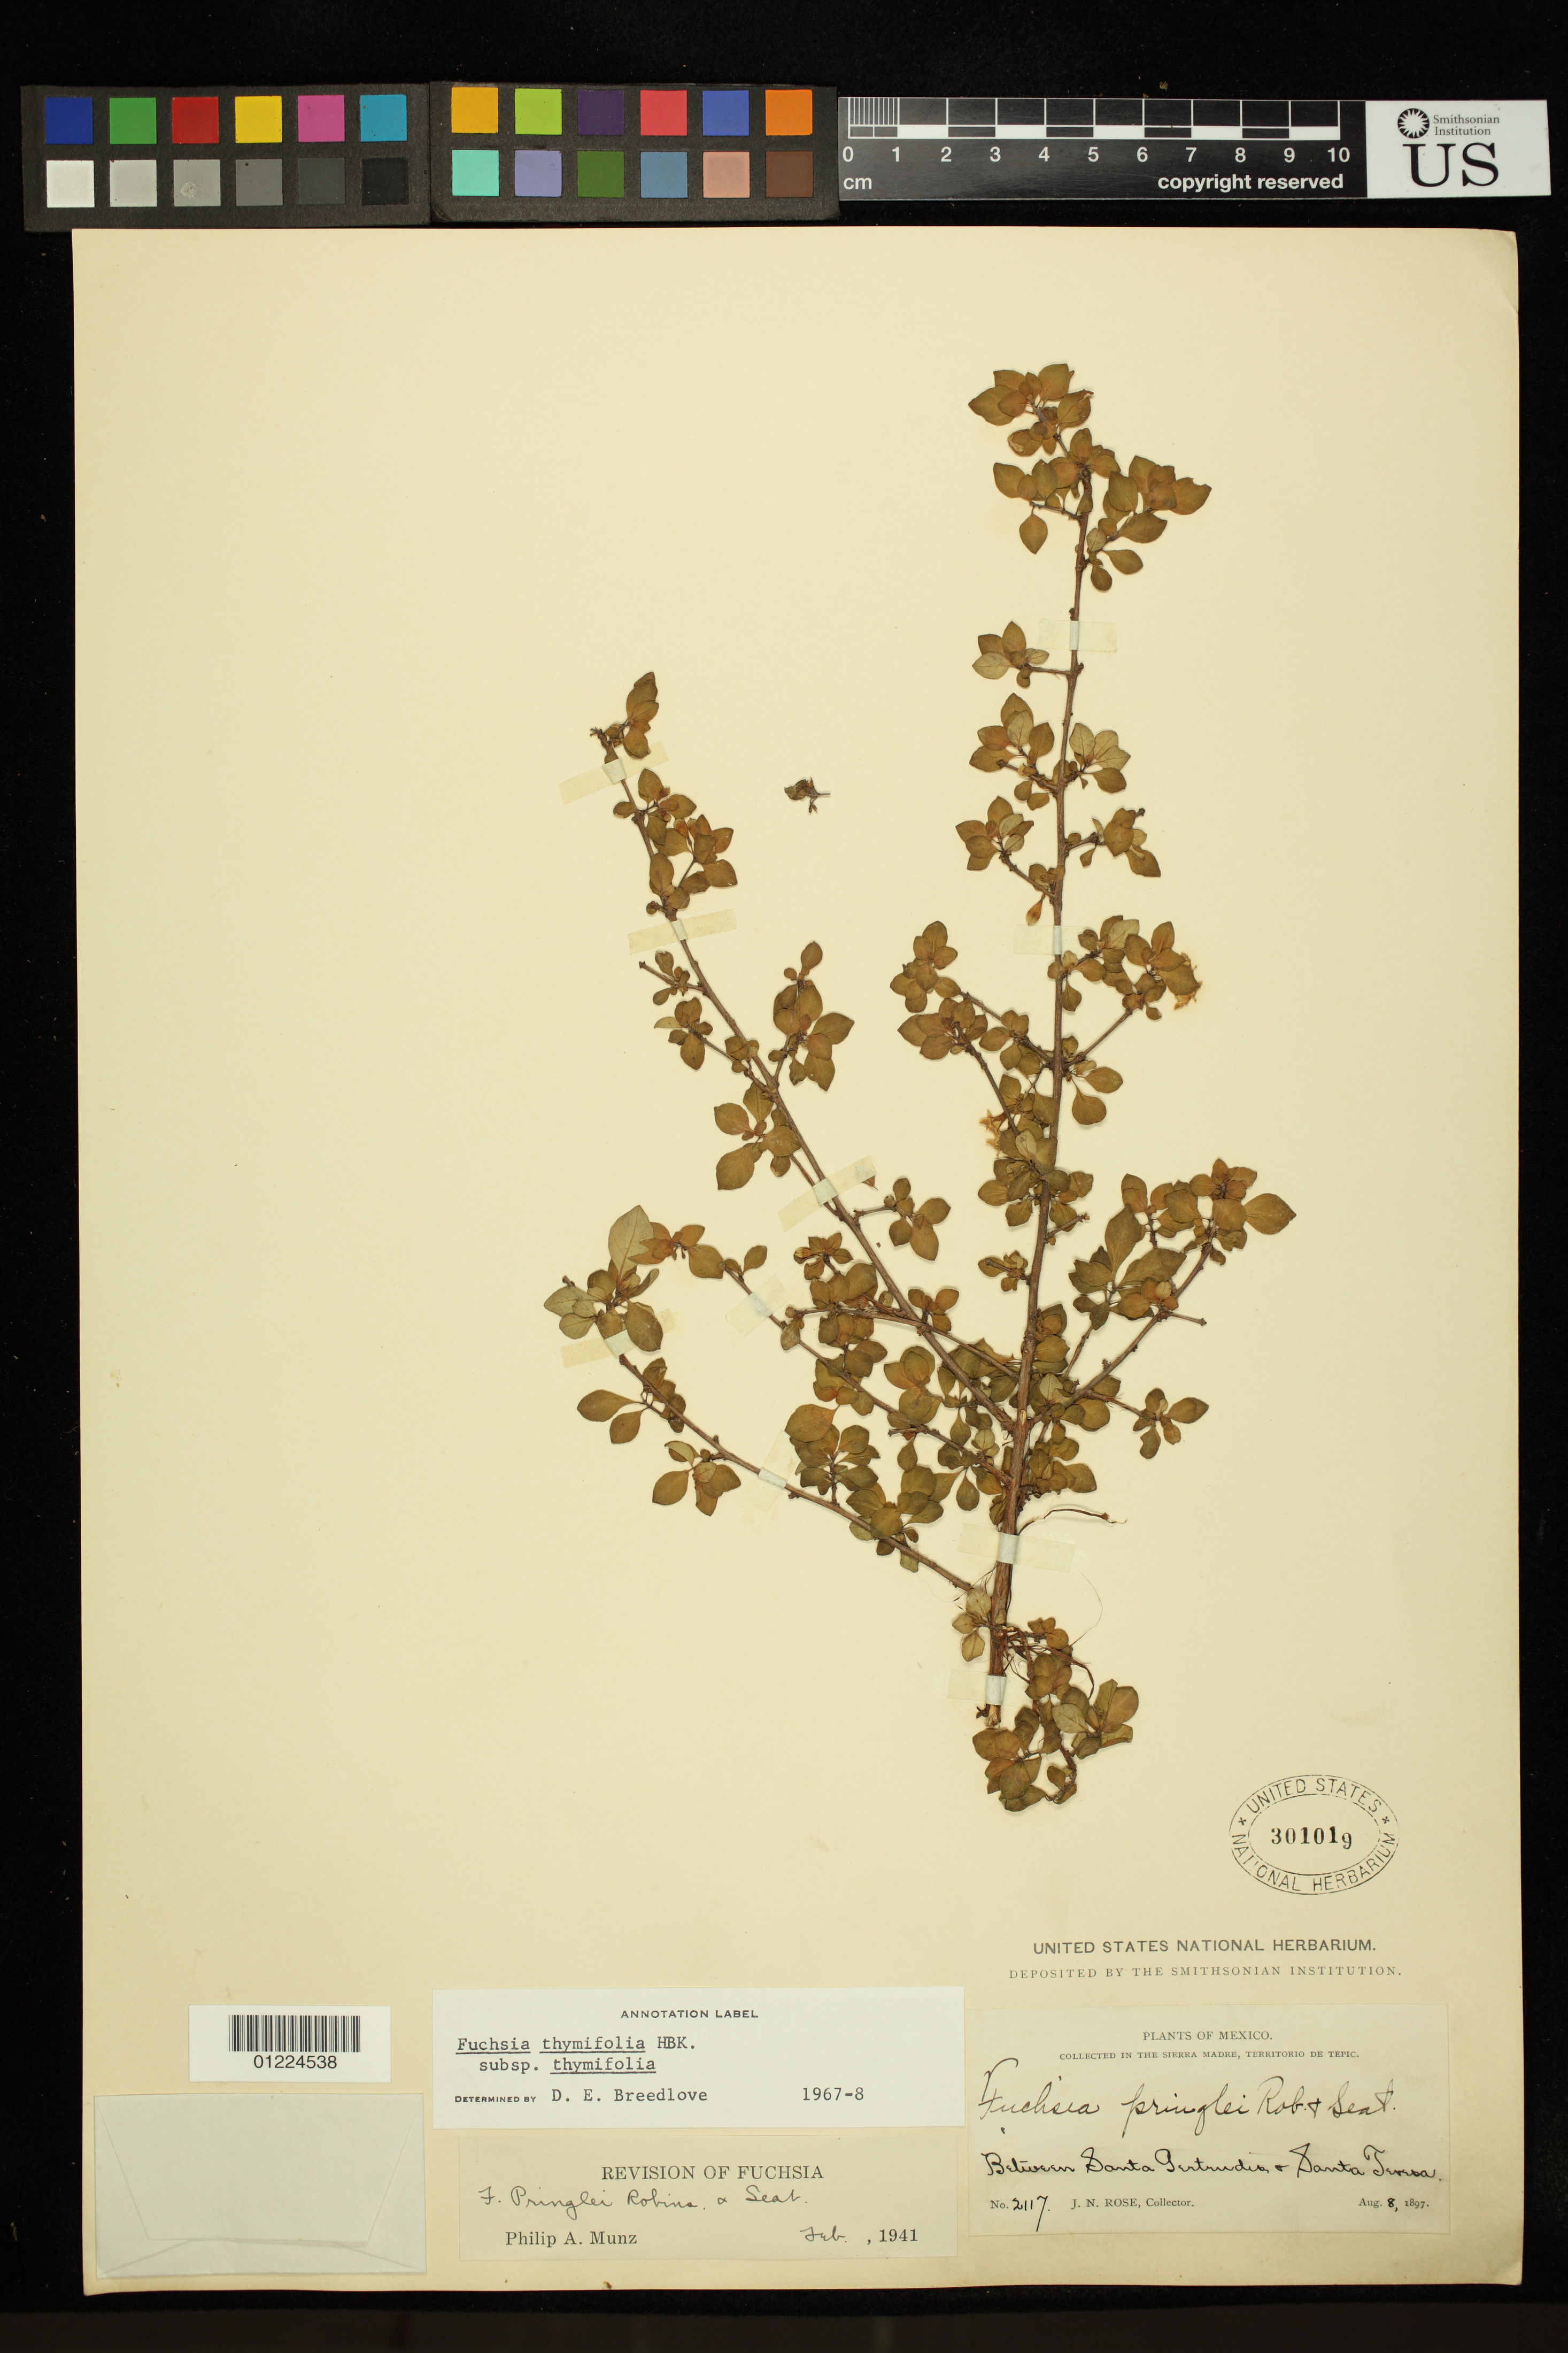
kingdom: Plantae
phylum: Tracheophyta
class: Magnoliopsida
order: Myrtales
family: Onagraceae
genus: Fuchsia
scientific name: Fuchsia thymifolia subsp. thymifolia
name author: Kunth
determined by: Breedlove, D. E.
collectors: J. N. Rose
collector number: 2117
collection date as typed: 08 Aug 1897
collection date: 1897-08-08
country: Mexico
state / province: Nayarit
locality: Sierra Madre, between Santa Gertrudis and Santa Teresa.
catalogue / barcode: US 301019